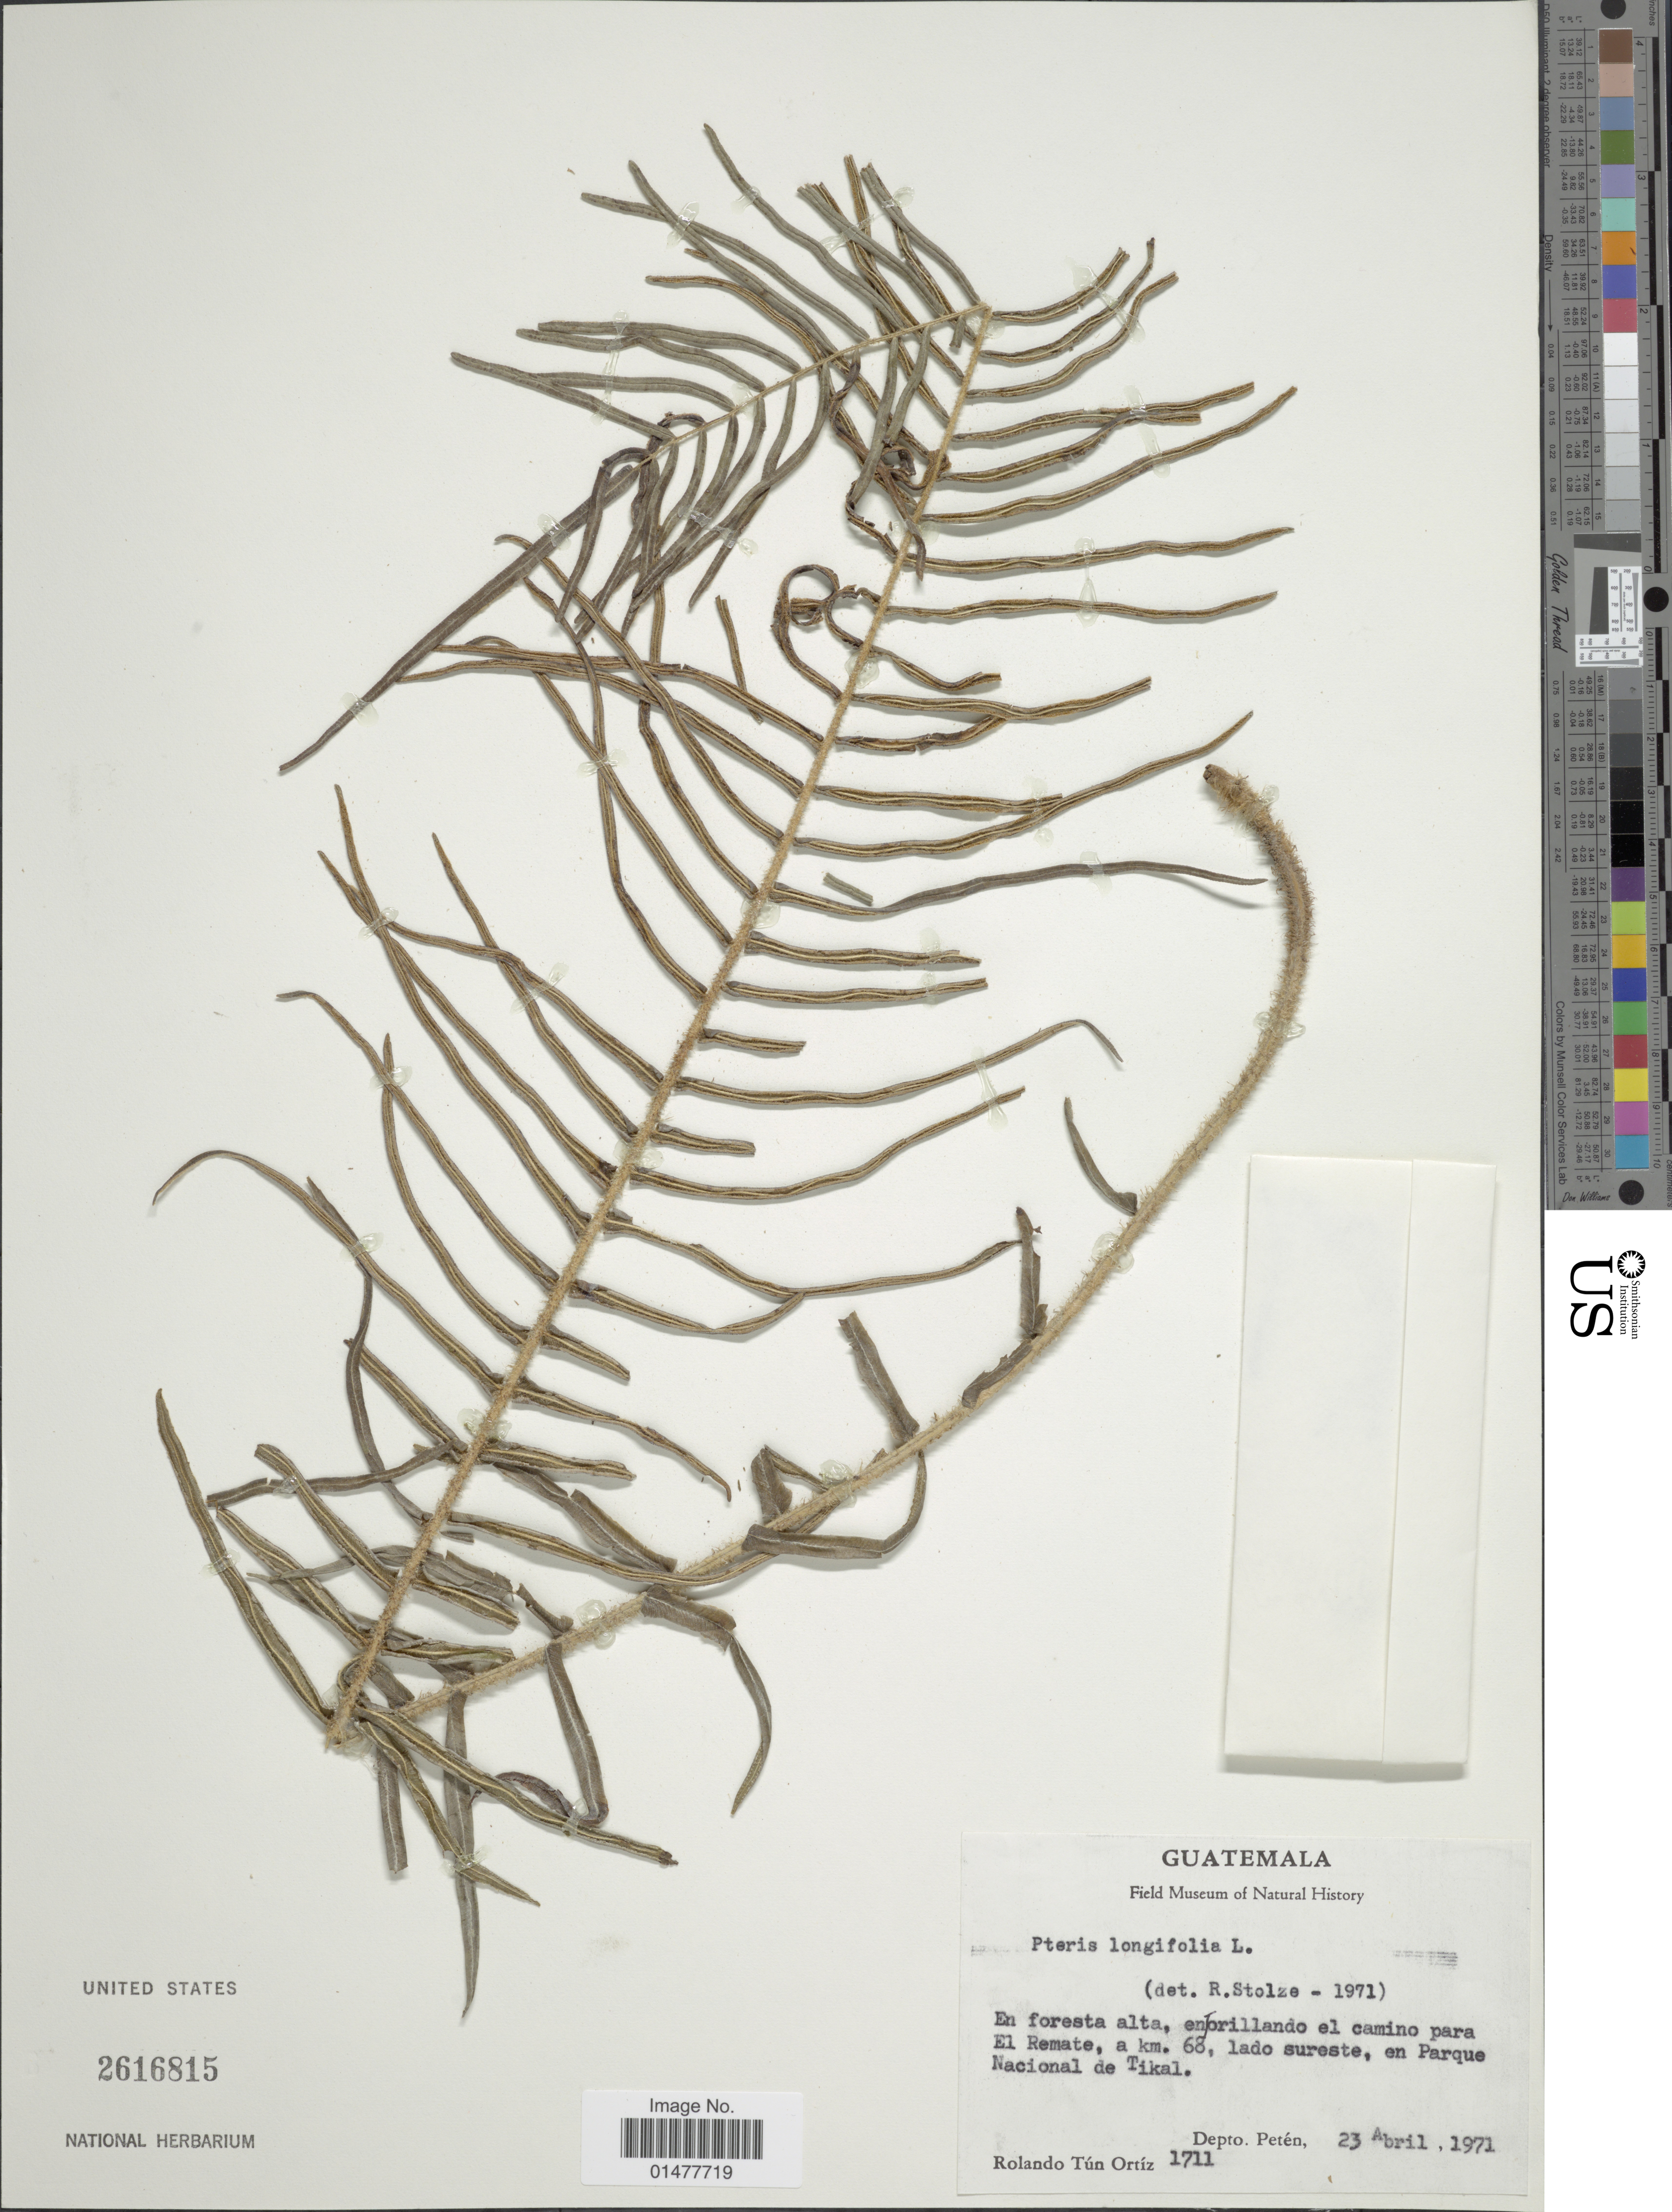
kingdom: Plantae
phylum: Tracheophyta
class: Polypodiopsida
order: Polypodiales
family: Pteridaceae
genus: Pteris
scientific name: Pteris longifolia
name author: L.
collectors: R. Tún Ortíz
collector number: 1711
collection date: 1971-04-23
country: Guatemala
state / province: El Petén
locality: En foresta alta, enforillando el camino para El Remate, a km. 68, lado sureste, en Parque Nacional de Tikal.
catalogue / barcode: US 2616815